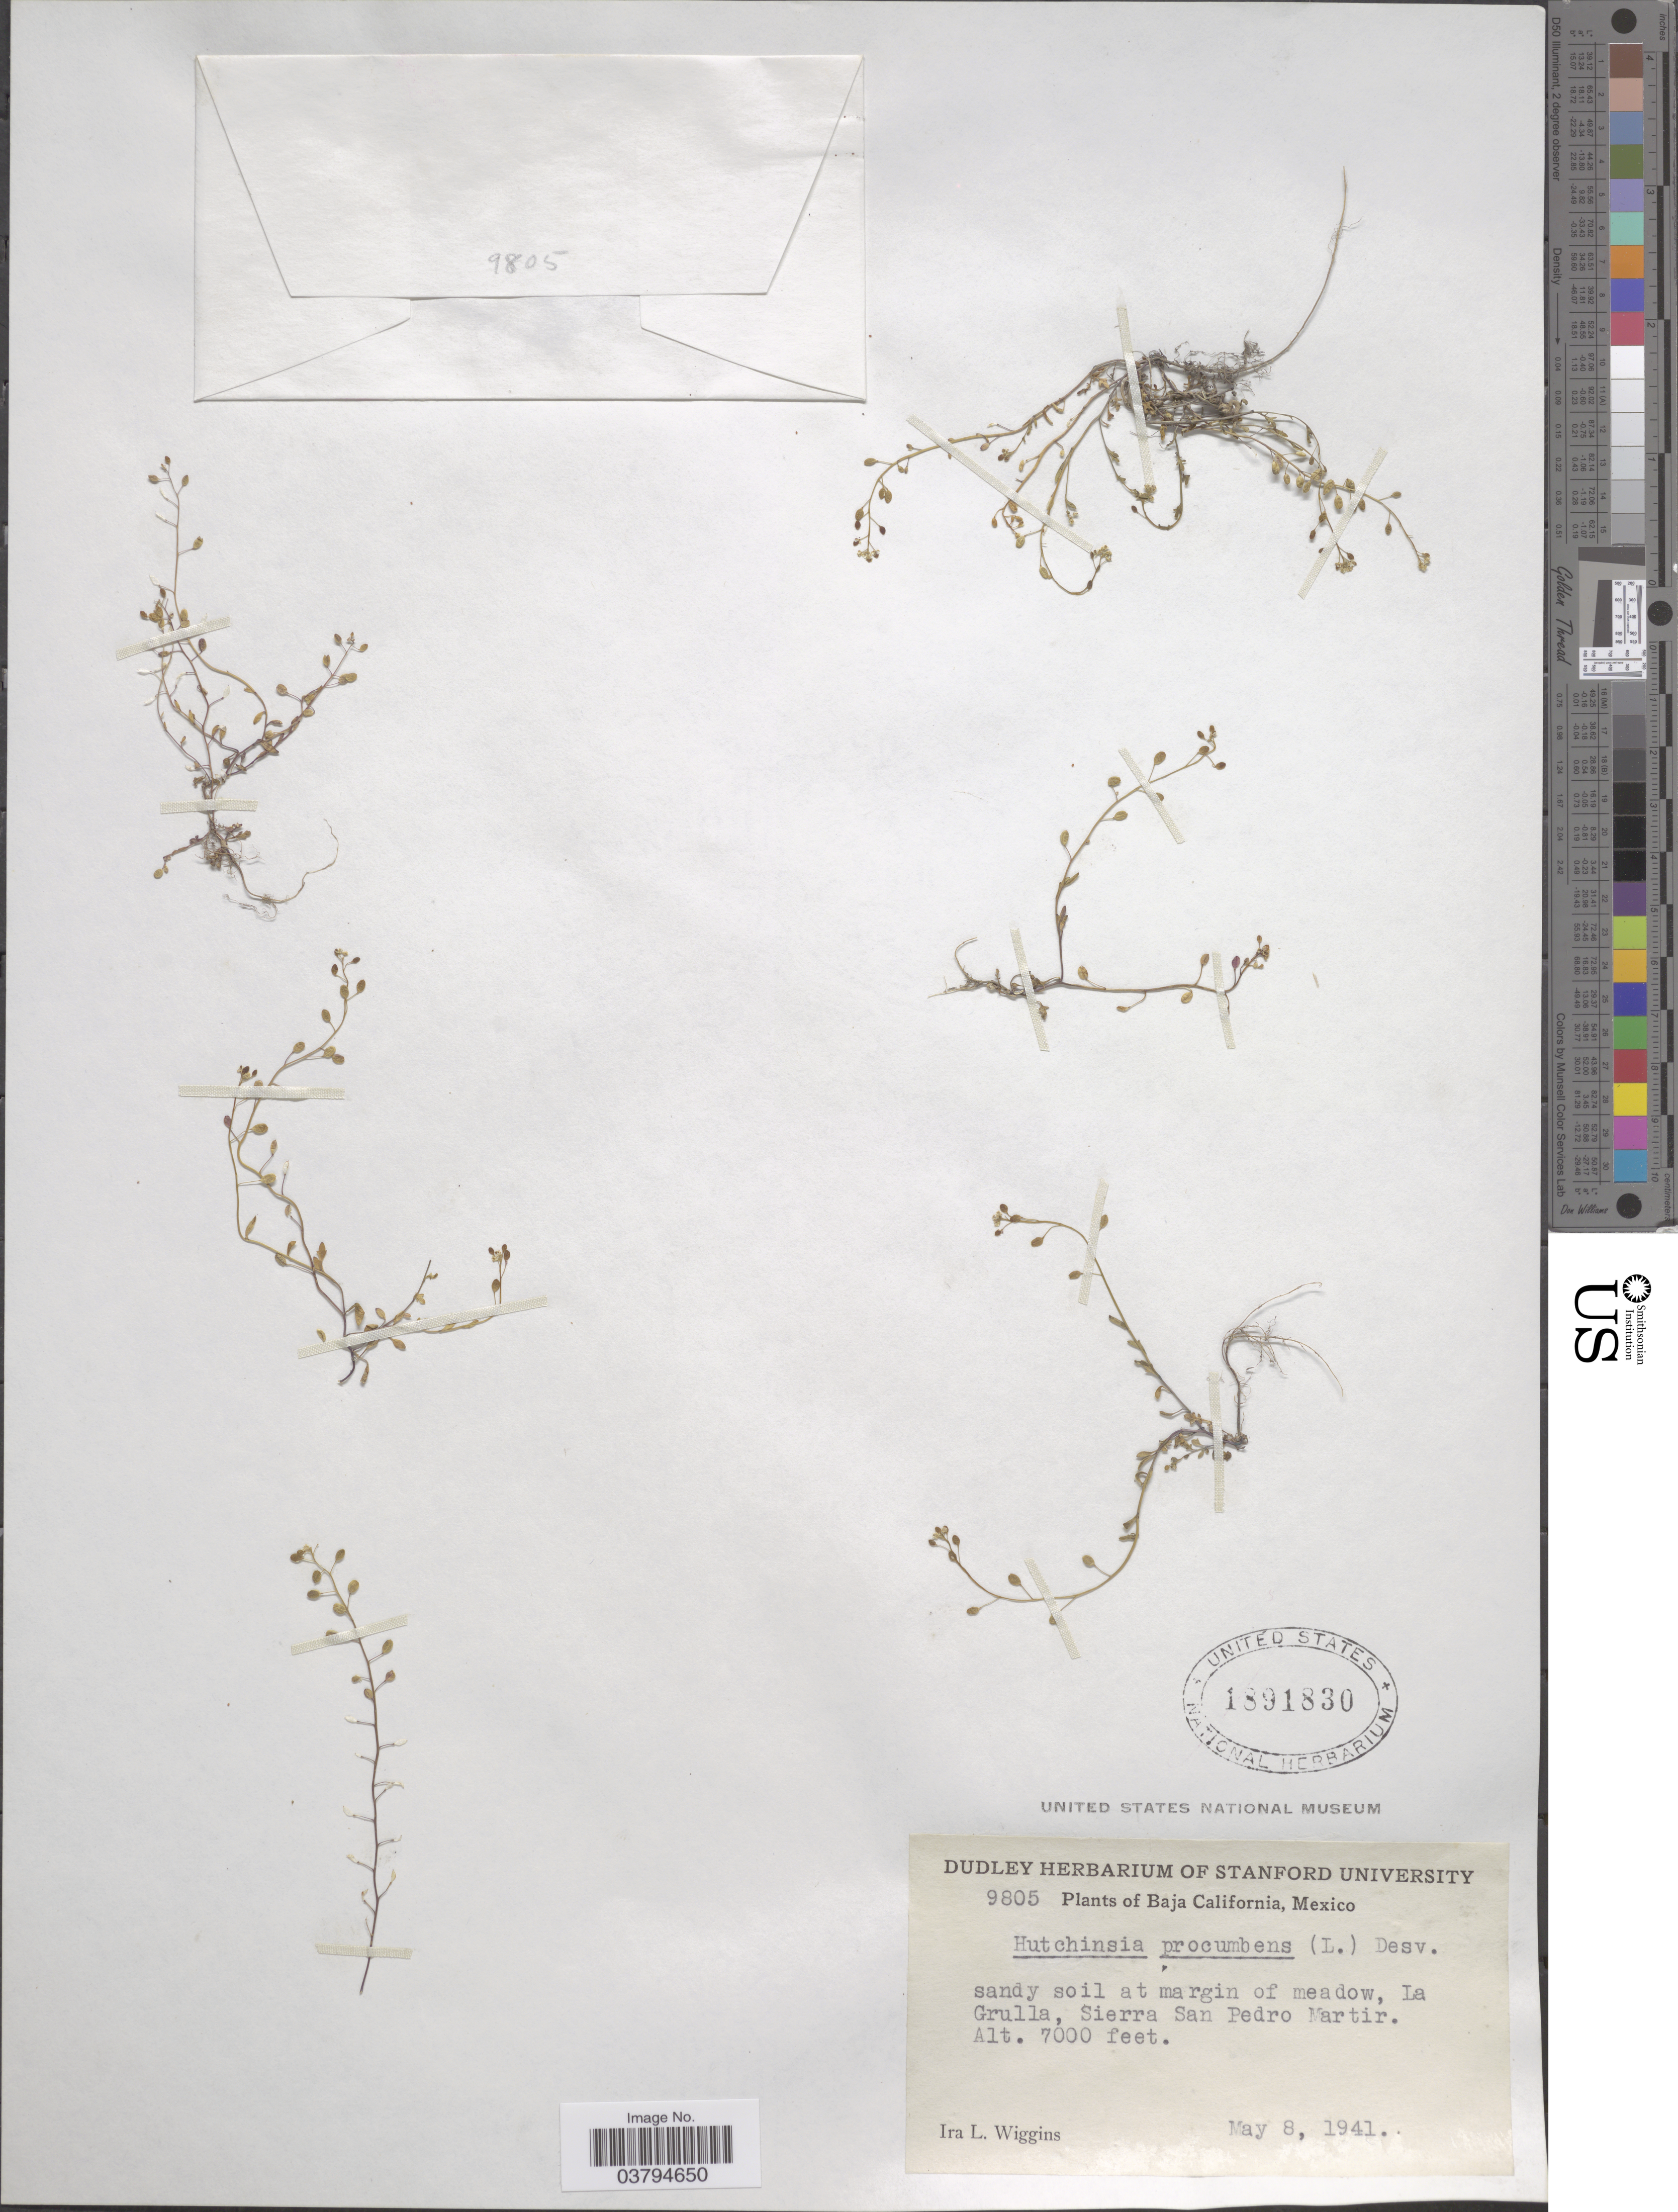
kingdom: Plantae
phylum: Tracheophyta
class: Magnoliopsida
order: Brassicales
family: Brassicaceae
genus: Hornungia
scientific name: Hornungia procumbens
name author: (L.) Hayek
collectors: I. L. Wiggins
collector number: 9805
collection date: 1941-05-08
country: Mexico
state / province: Baja California Norte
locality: La Grulla, Sierra San Pedro Martir.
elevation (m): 2134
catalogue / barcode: US 1891830